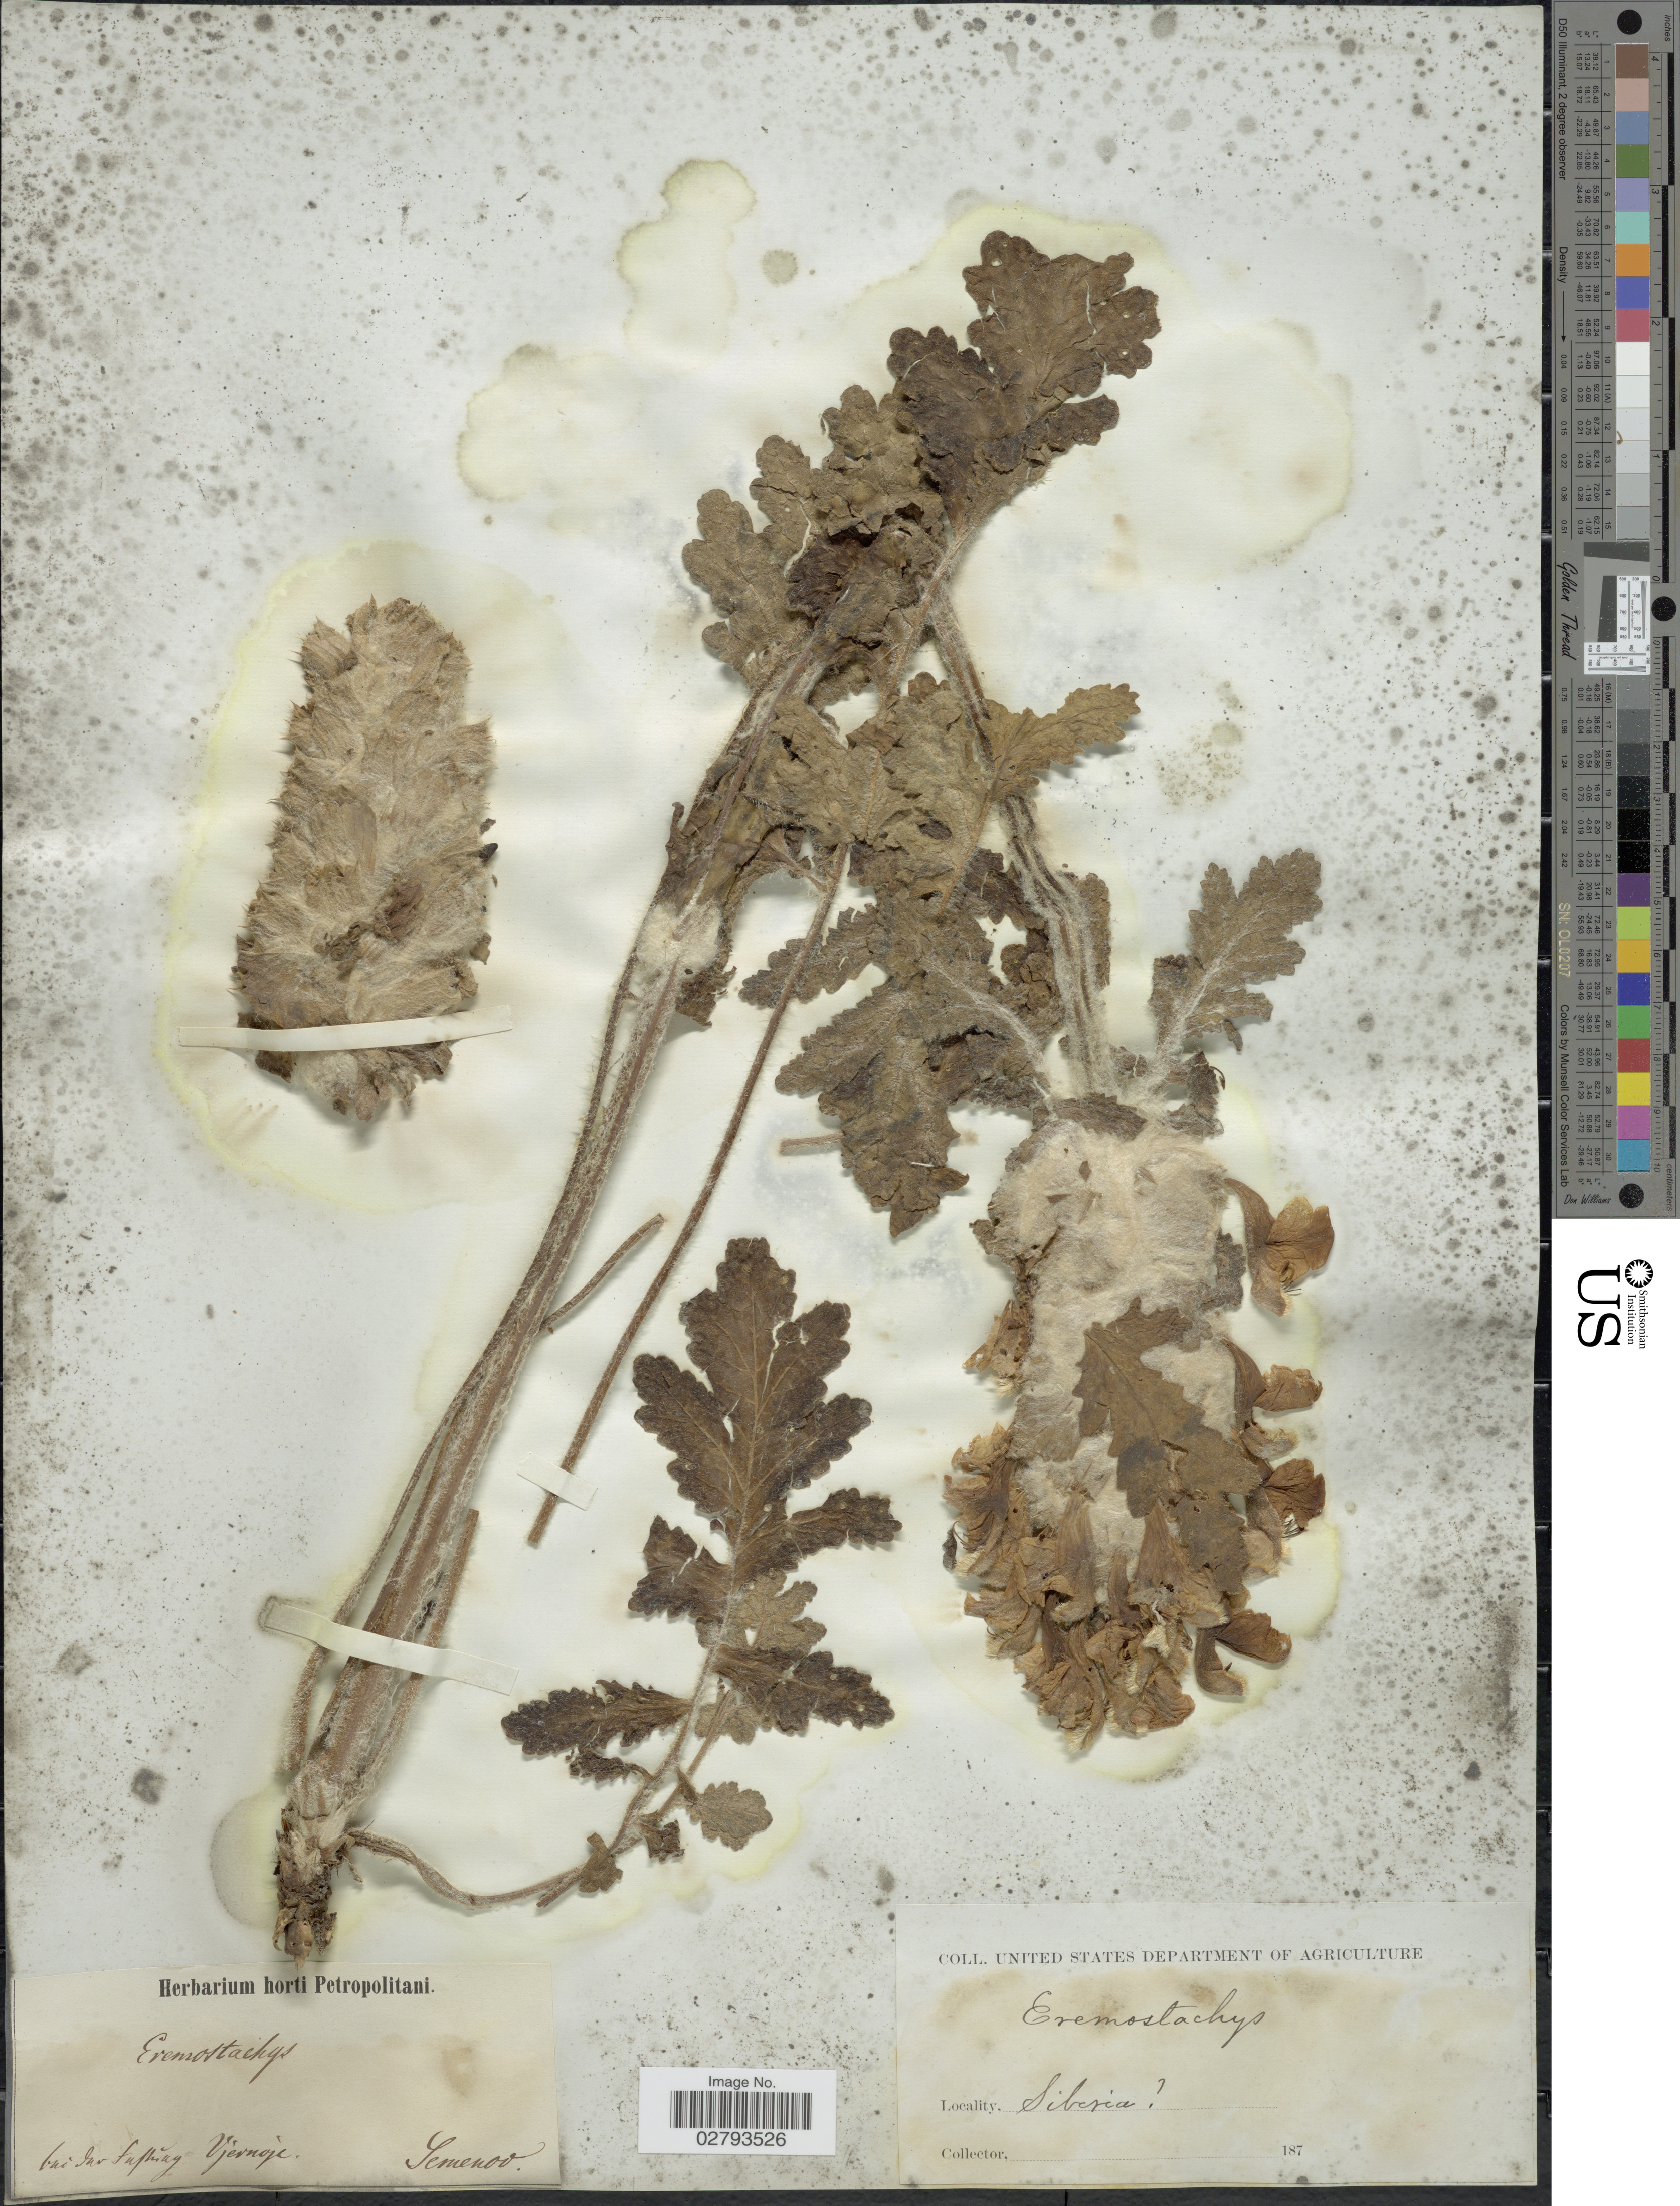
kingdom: Plantae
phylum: Tracheophyta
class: Magnoliopsida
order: Lamiales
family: Lamiaceae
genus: Eremostachys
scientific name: Eremostachys sp.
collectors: -- Semenov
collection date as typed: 187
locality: Gni Inr. Fufhíug [interpreted]. Siberia.